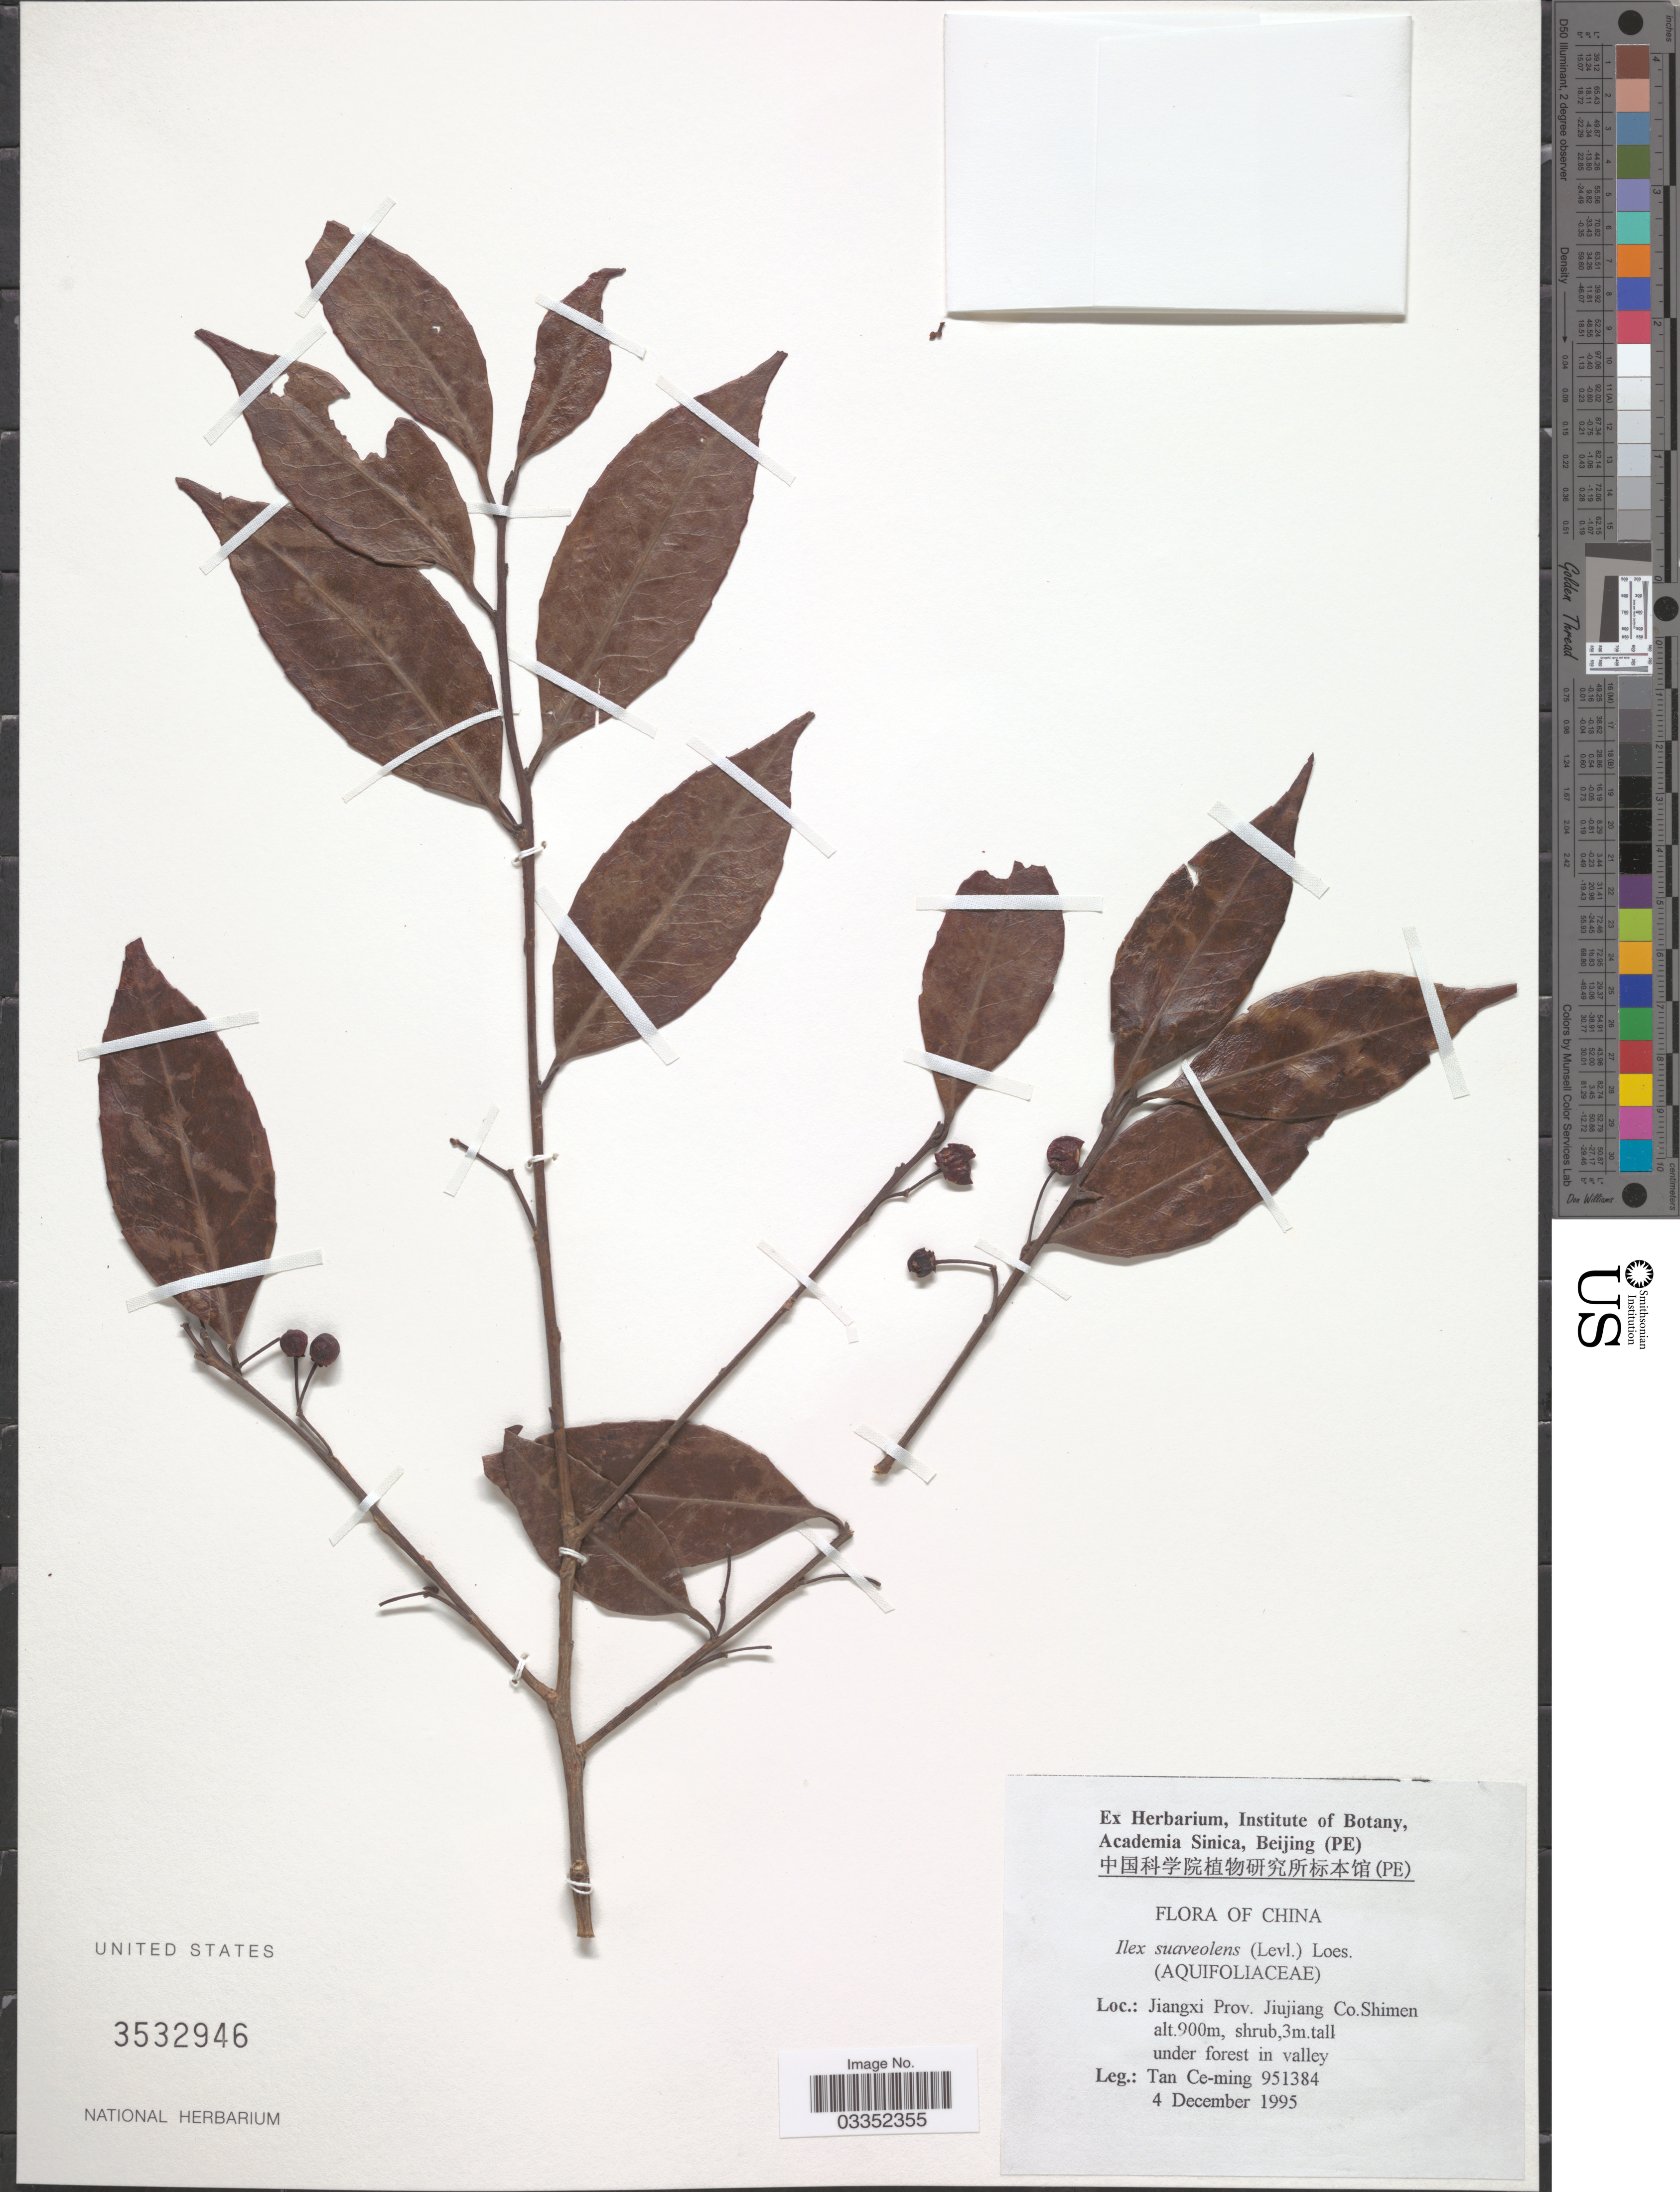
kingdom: Plantae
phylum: Tracheophyta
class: Magnoliopsida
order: Aquifoliales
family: Aquifoliaceae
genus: Ilex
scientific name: Ilex suaveolens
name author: (H. Lév.) Loes.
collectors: Tan Ce-Ming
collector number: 951384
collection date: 1995-12-04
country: China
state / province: Jiangxi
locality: Jiujiang Co. Shimen.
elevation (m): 900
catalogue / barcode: US 3532946